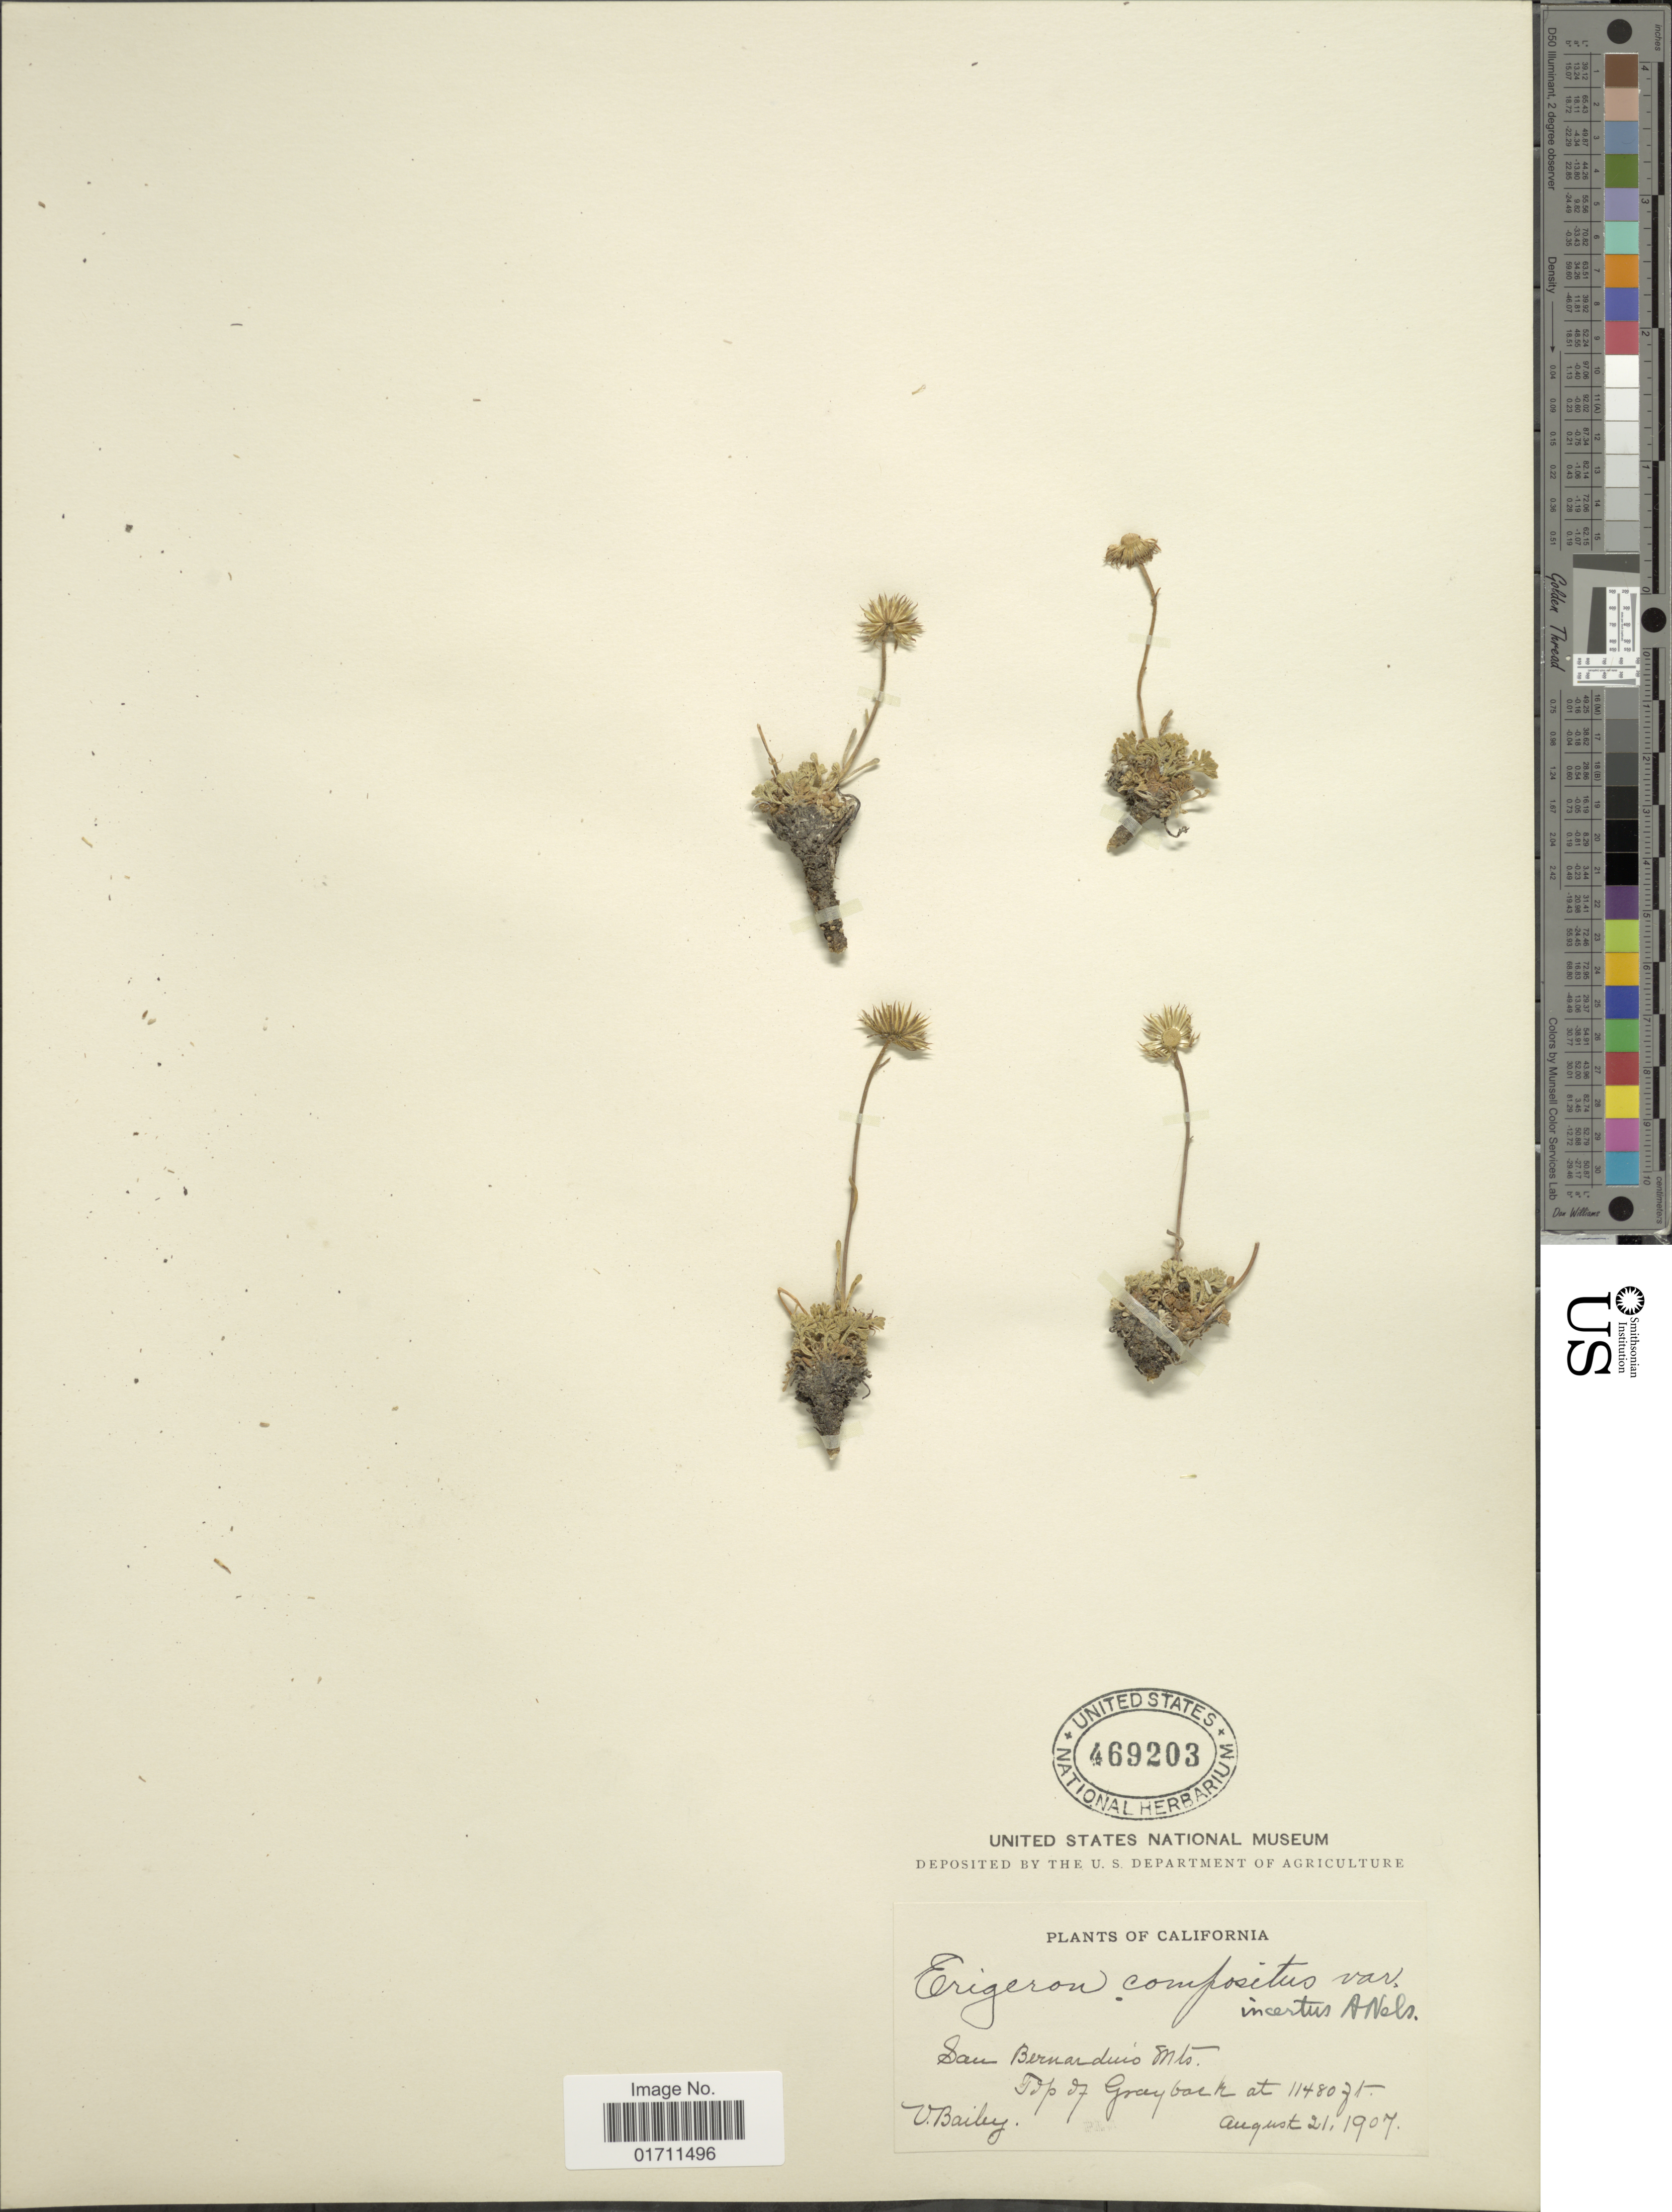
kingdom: Plantae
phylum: Tracheophyta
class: Magnoliopsida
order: Asterales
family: Asteraceae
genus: Erigeron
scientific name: Erigeron compositus var. incertus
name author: A. Nelson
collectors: V. L. Bailey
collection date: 1907-08-21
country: United States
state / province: California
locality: San Berbardino Mts. Top of Gray back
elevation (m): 3499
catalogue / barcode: US 469203